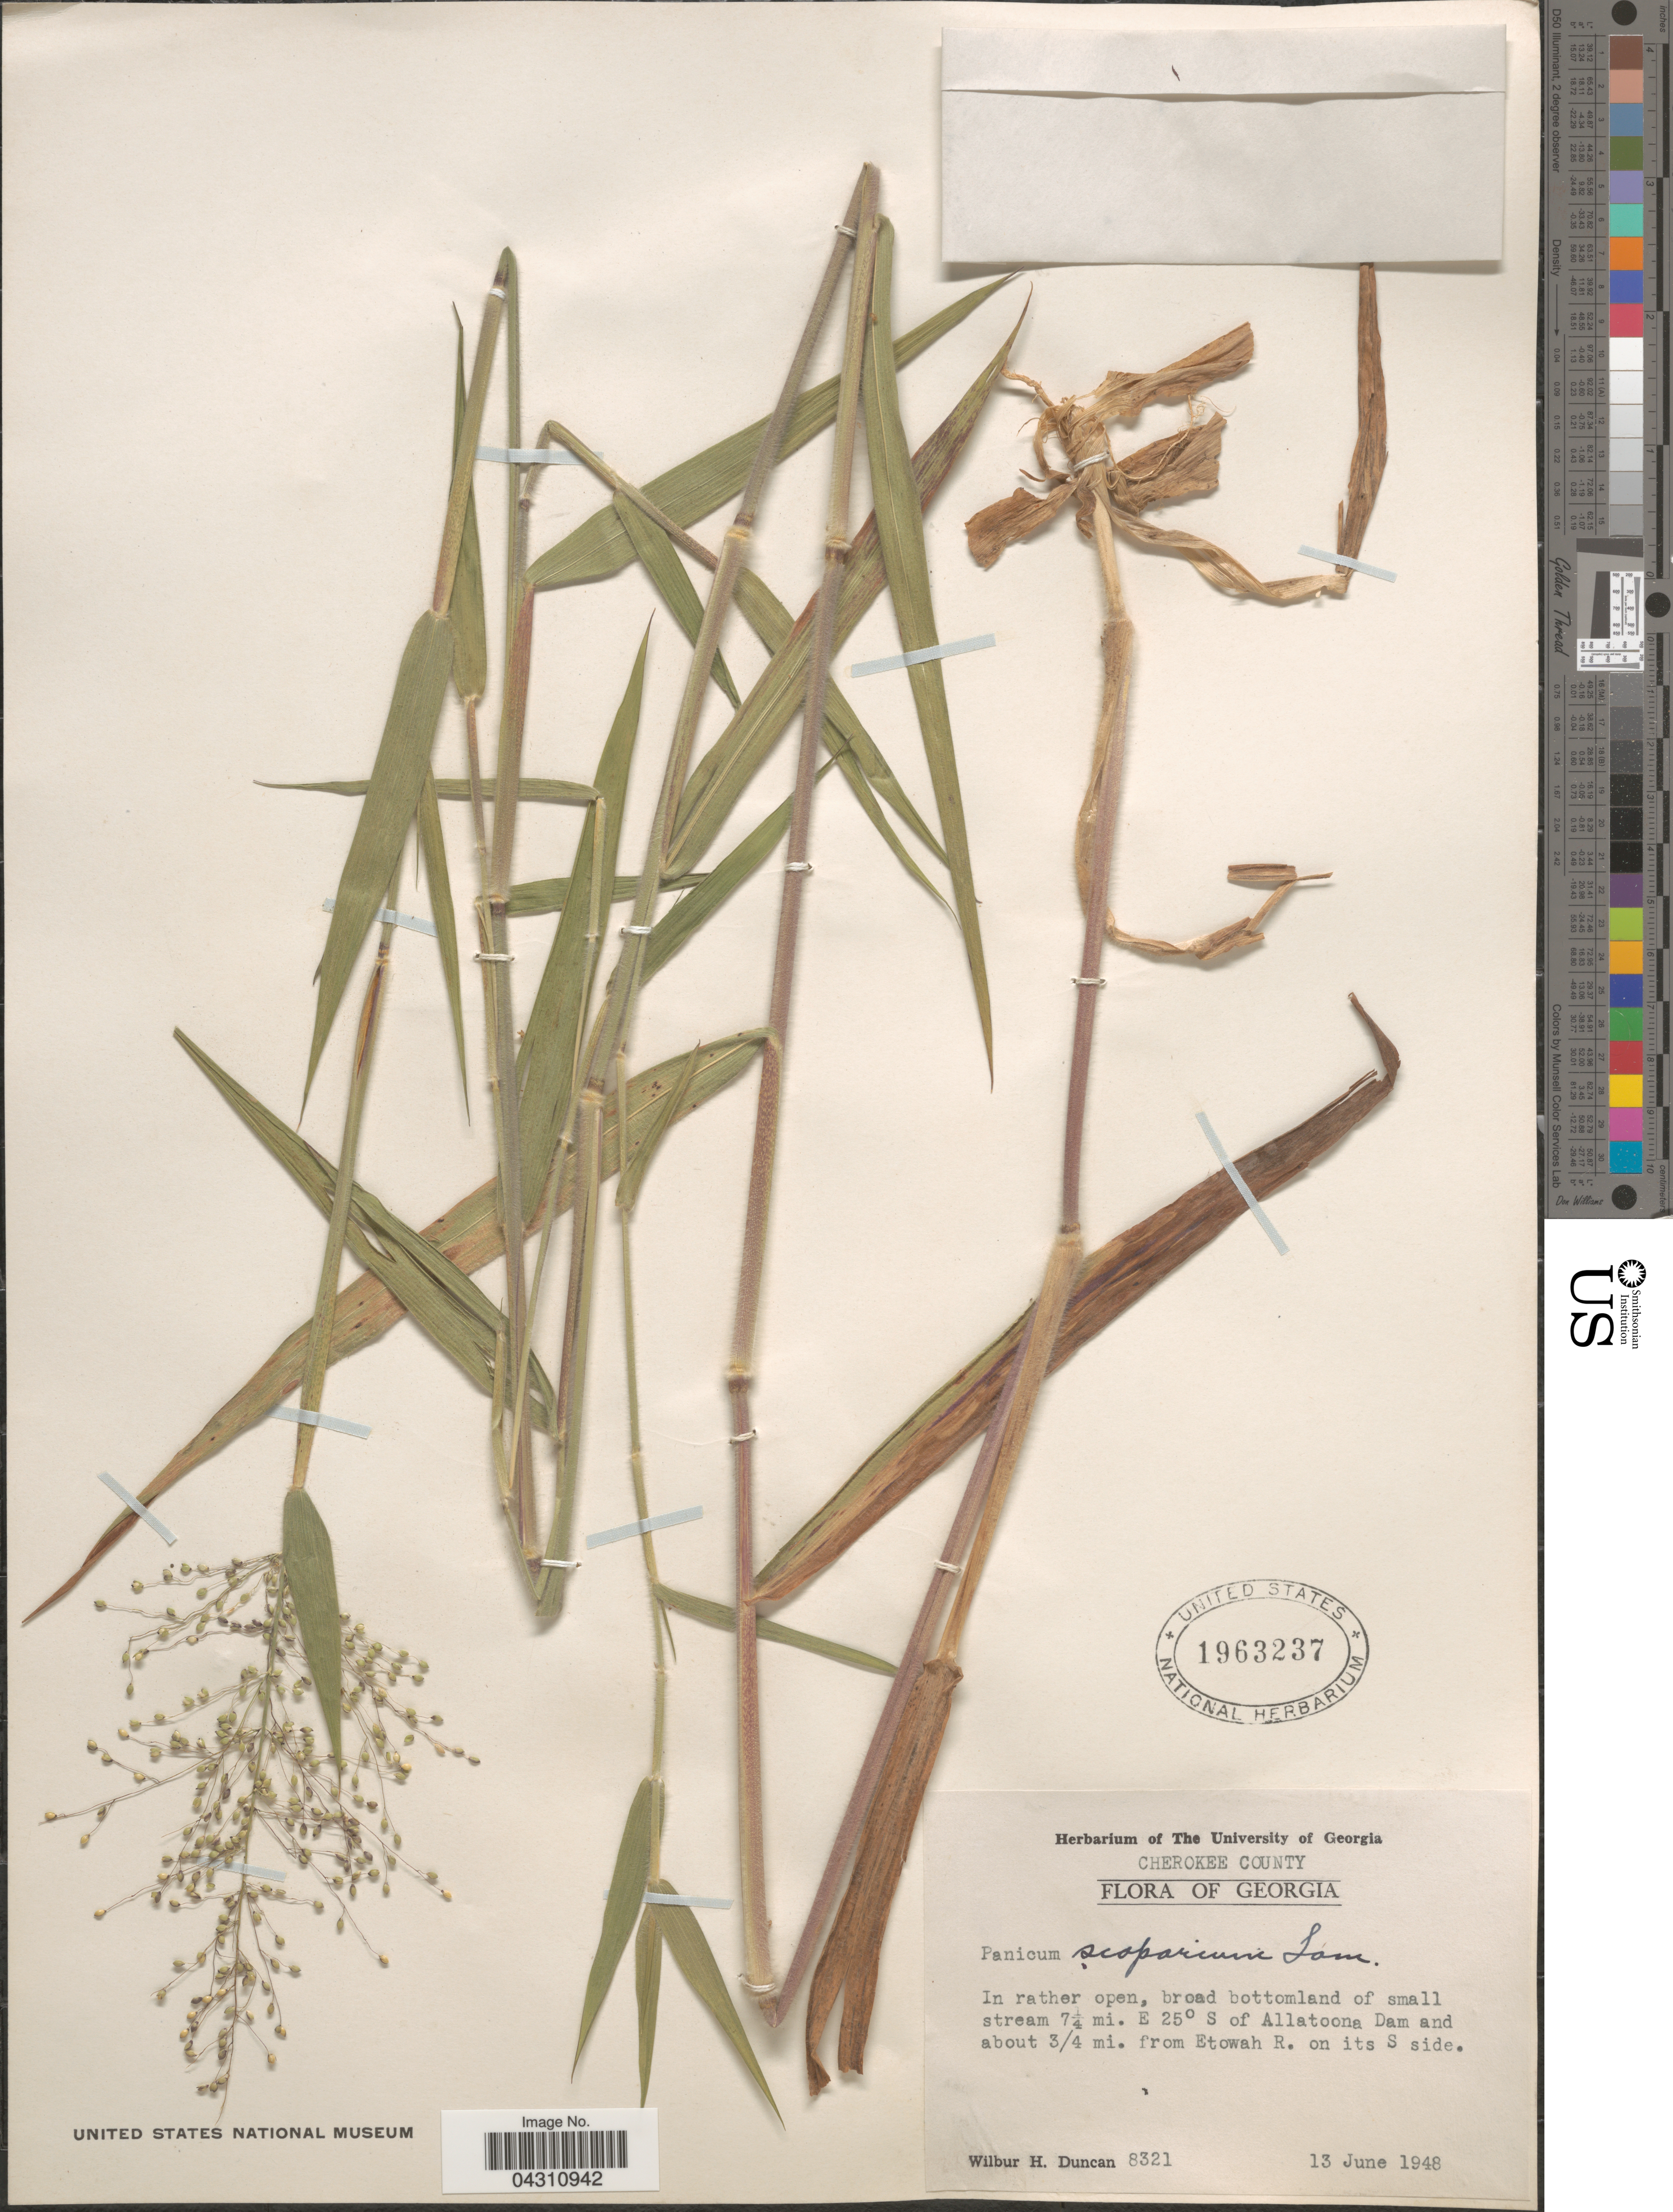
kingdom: Plantae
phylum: Tracheophyta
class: Liliopsida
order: Poales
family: Poaceae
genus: Dichanthelium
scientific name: Dichanthelium scoparium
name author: (Lam.) Gould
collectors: W. H. Duncan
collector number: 8321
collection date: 1948-06-13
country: United States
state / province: Georgia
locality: Cherokee County. In rather open, broad bottomland of small stream 7¼ mi. E 25° S of Allatoona Dam and about ¾ mi. from Etowah R. on its S side.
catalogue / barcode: US 1963237